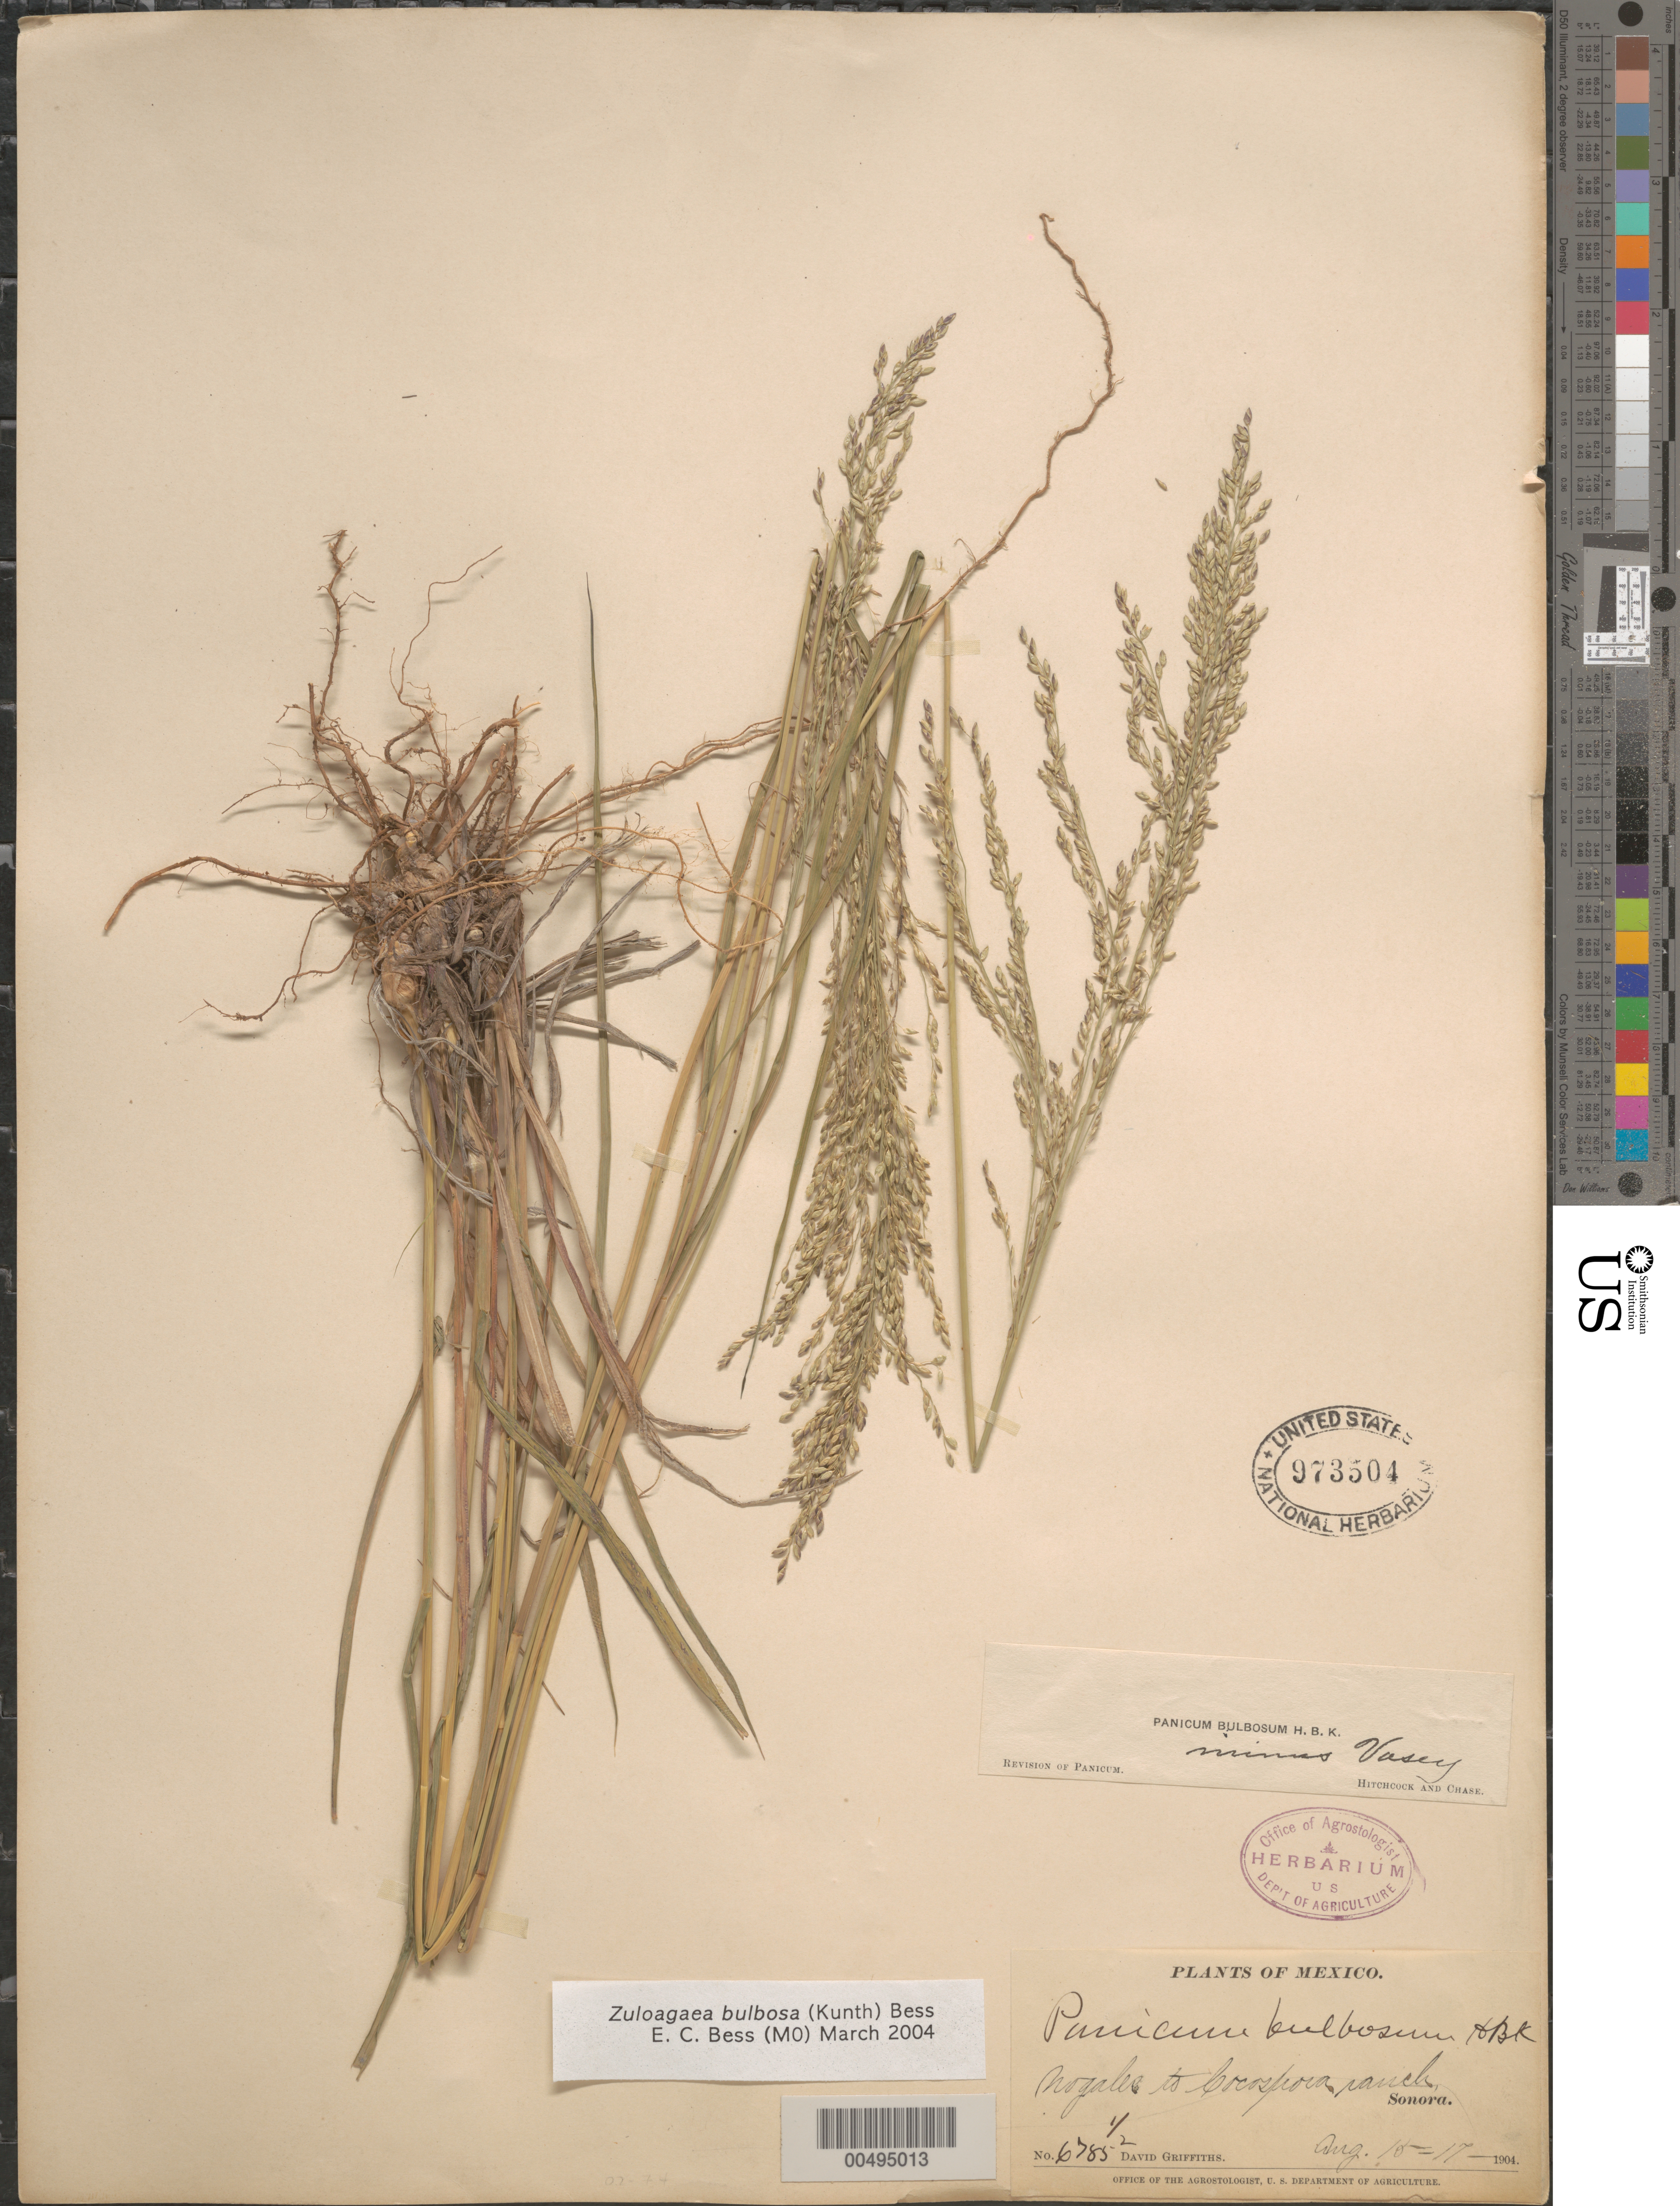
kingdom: Plantae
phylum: Tracheophyta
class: Liliopsida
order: Poales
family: Poaceae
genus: Panicum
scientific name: Panicum bulbosum subsp. sciaphilum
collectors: D. Griffiths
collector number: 6785.5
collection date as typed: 15 Aug 1904 to 17 Aug 1904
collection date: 1904-08-15/1904-08-17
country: Mexico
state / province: Sonora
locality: Nogales to Cocospora ranch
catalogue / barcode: US 973504